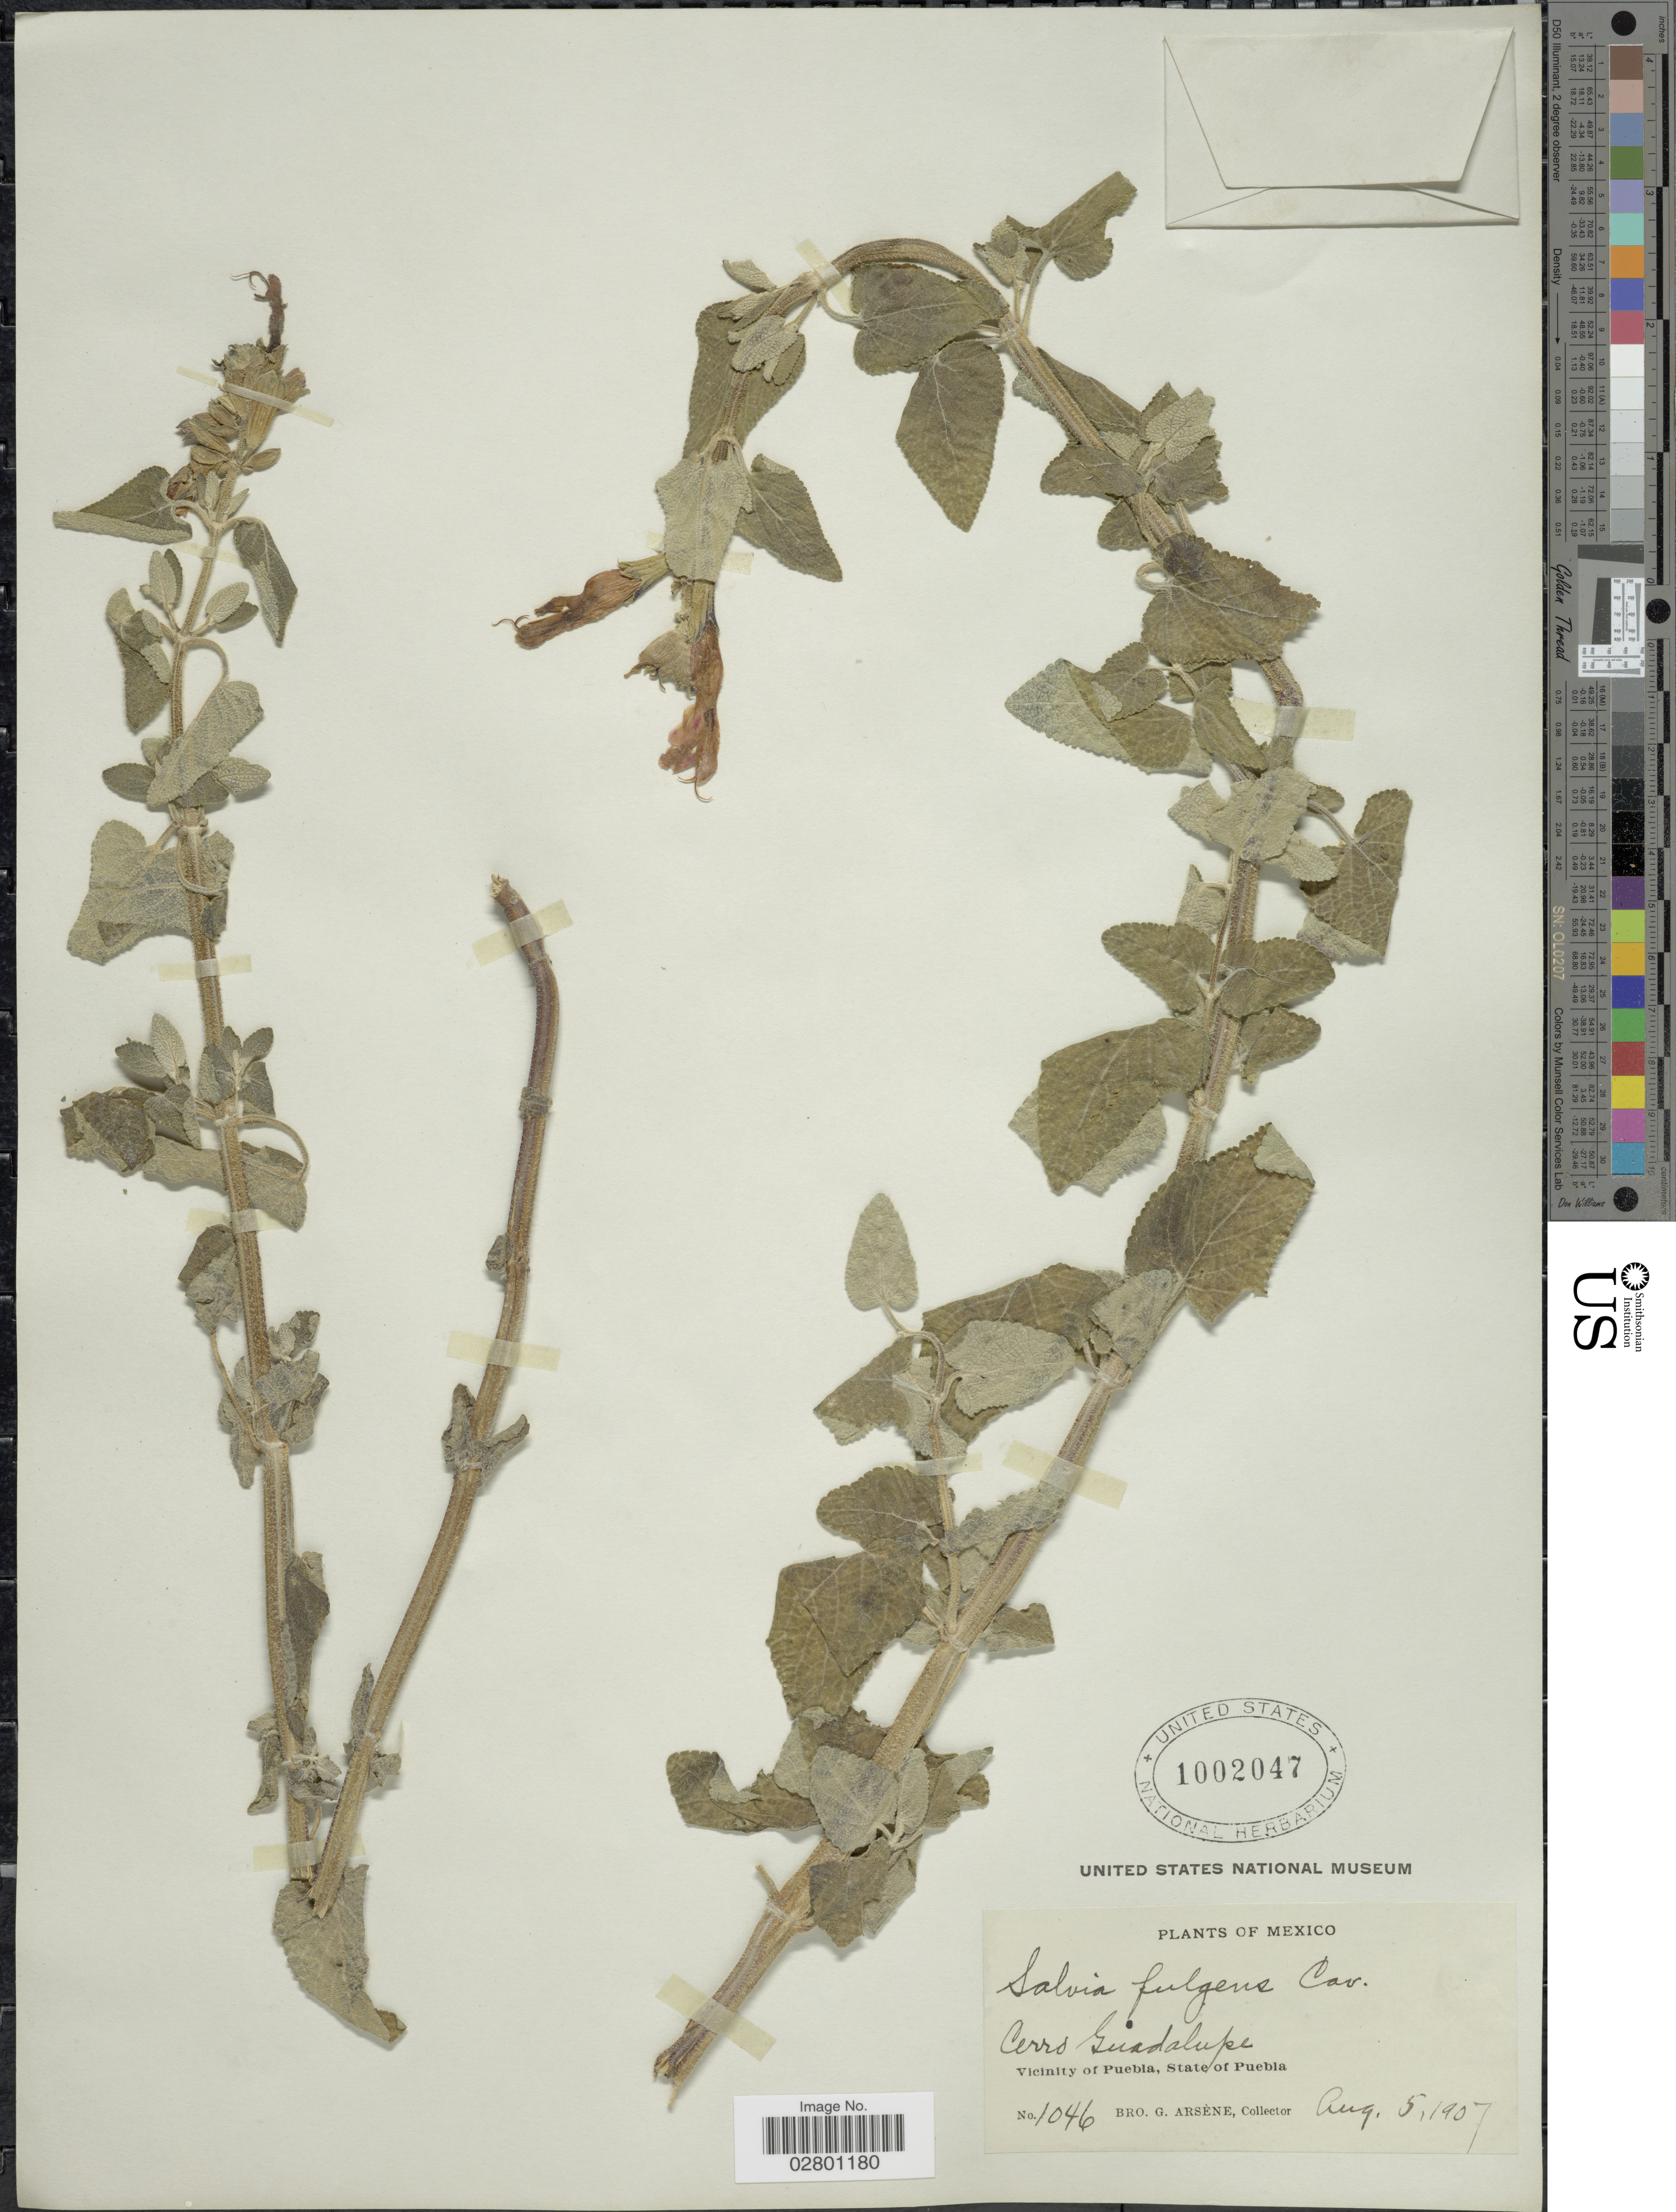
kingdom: Plantae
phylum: Tracheophyta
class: Magnoliopsida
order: Lamiales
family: Lamiaceae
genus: Salvia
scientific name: Salvia fulgens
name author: Cav.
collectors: Bro. G. Arsène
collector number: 1046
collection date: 1907-08-05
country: Mexico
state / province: Puebla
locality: Cerro Guadalupe, Vicinity of Puebla.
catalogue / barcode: US 1002047